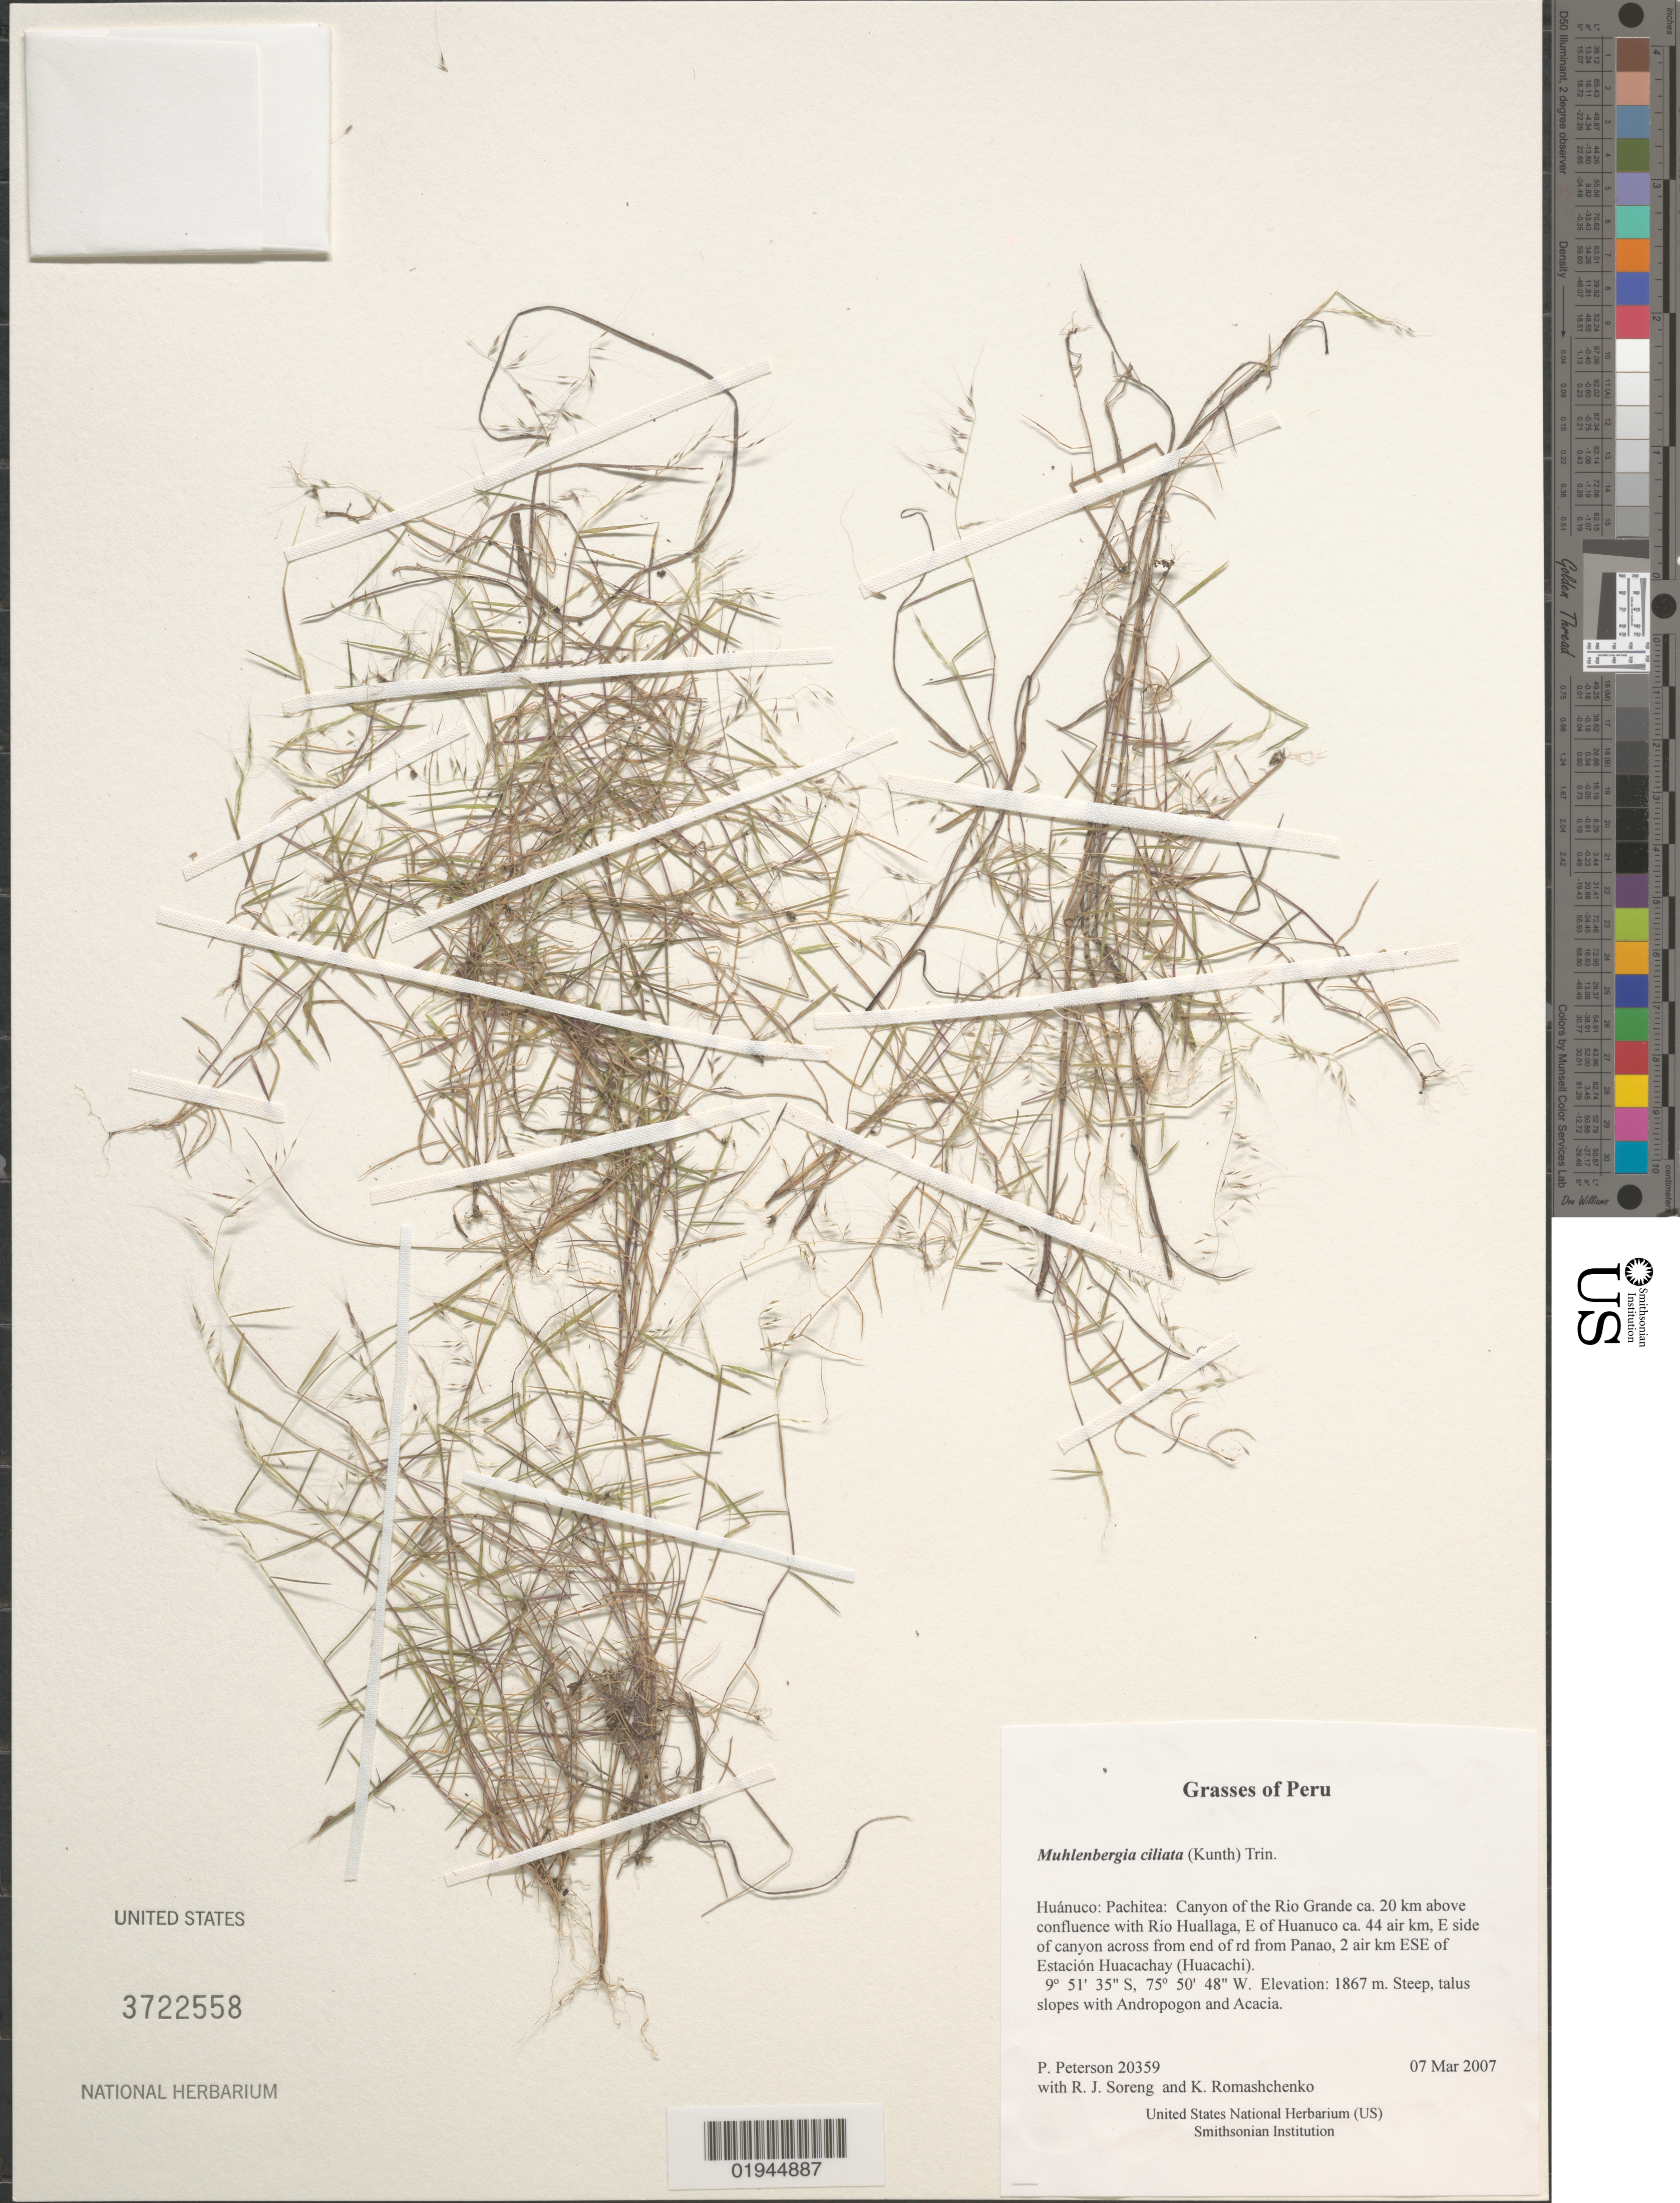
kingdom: Plantae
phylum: Tracheophyta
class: Liliopsida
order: Poales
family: Poaceae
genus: Muhlenbergia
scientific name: Muhlenbergia ciliata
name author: (Kunth) Trin.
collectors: P. M. Peterson, R. J. Soreng & K. Romashchenko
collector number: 20359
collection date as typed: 07 Mar 2007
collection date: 2007-03-07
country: Peru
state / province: Huánuco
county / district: Pachitea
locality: Canyon of the Rio Grande ca. 20 km above confluence with Rio Huallaga, E of Huanuco ca. 44 air km, E side of canyon across from end of rd from Panao, 2 air km ESE of Estación Huacachay (Huacachi)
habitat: Steep, talus slopes with Andropogon and Acacia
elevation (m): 1867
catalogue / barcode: US 3722558